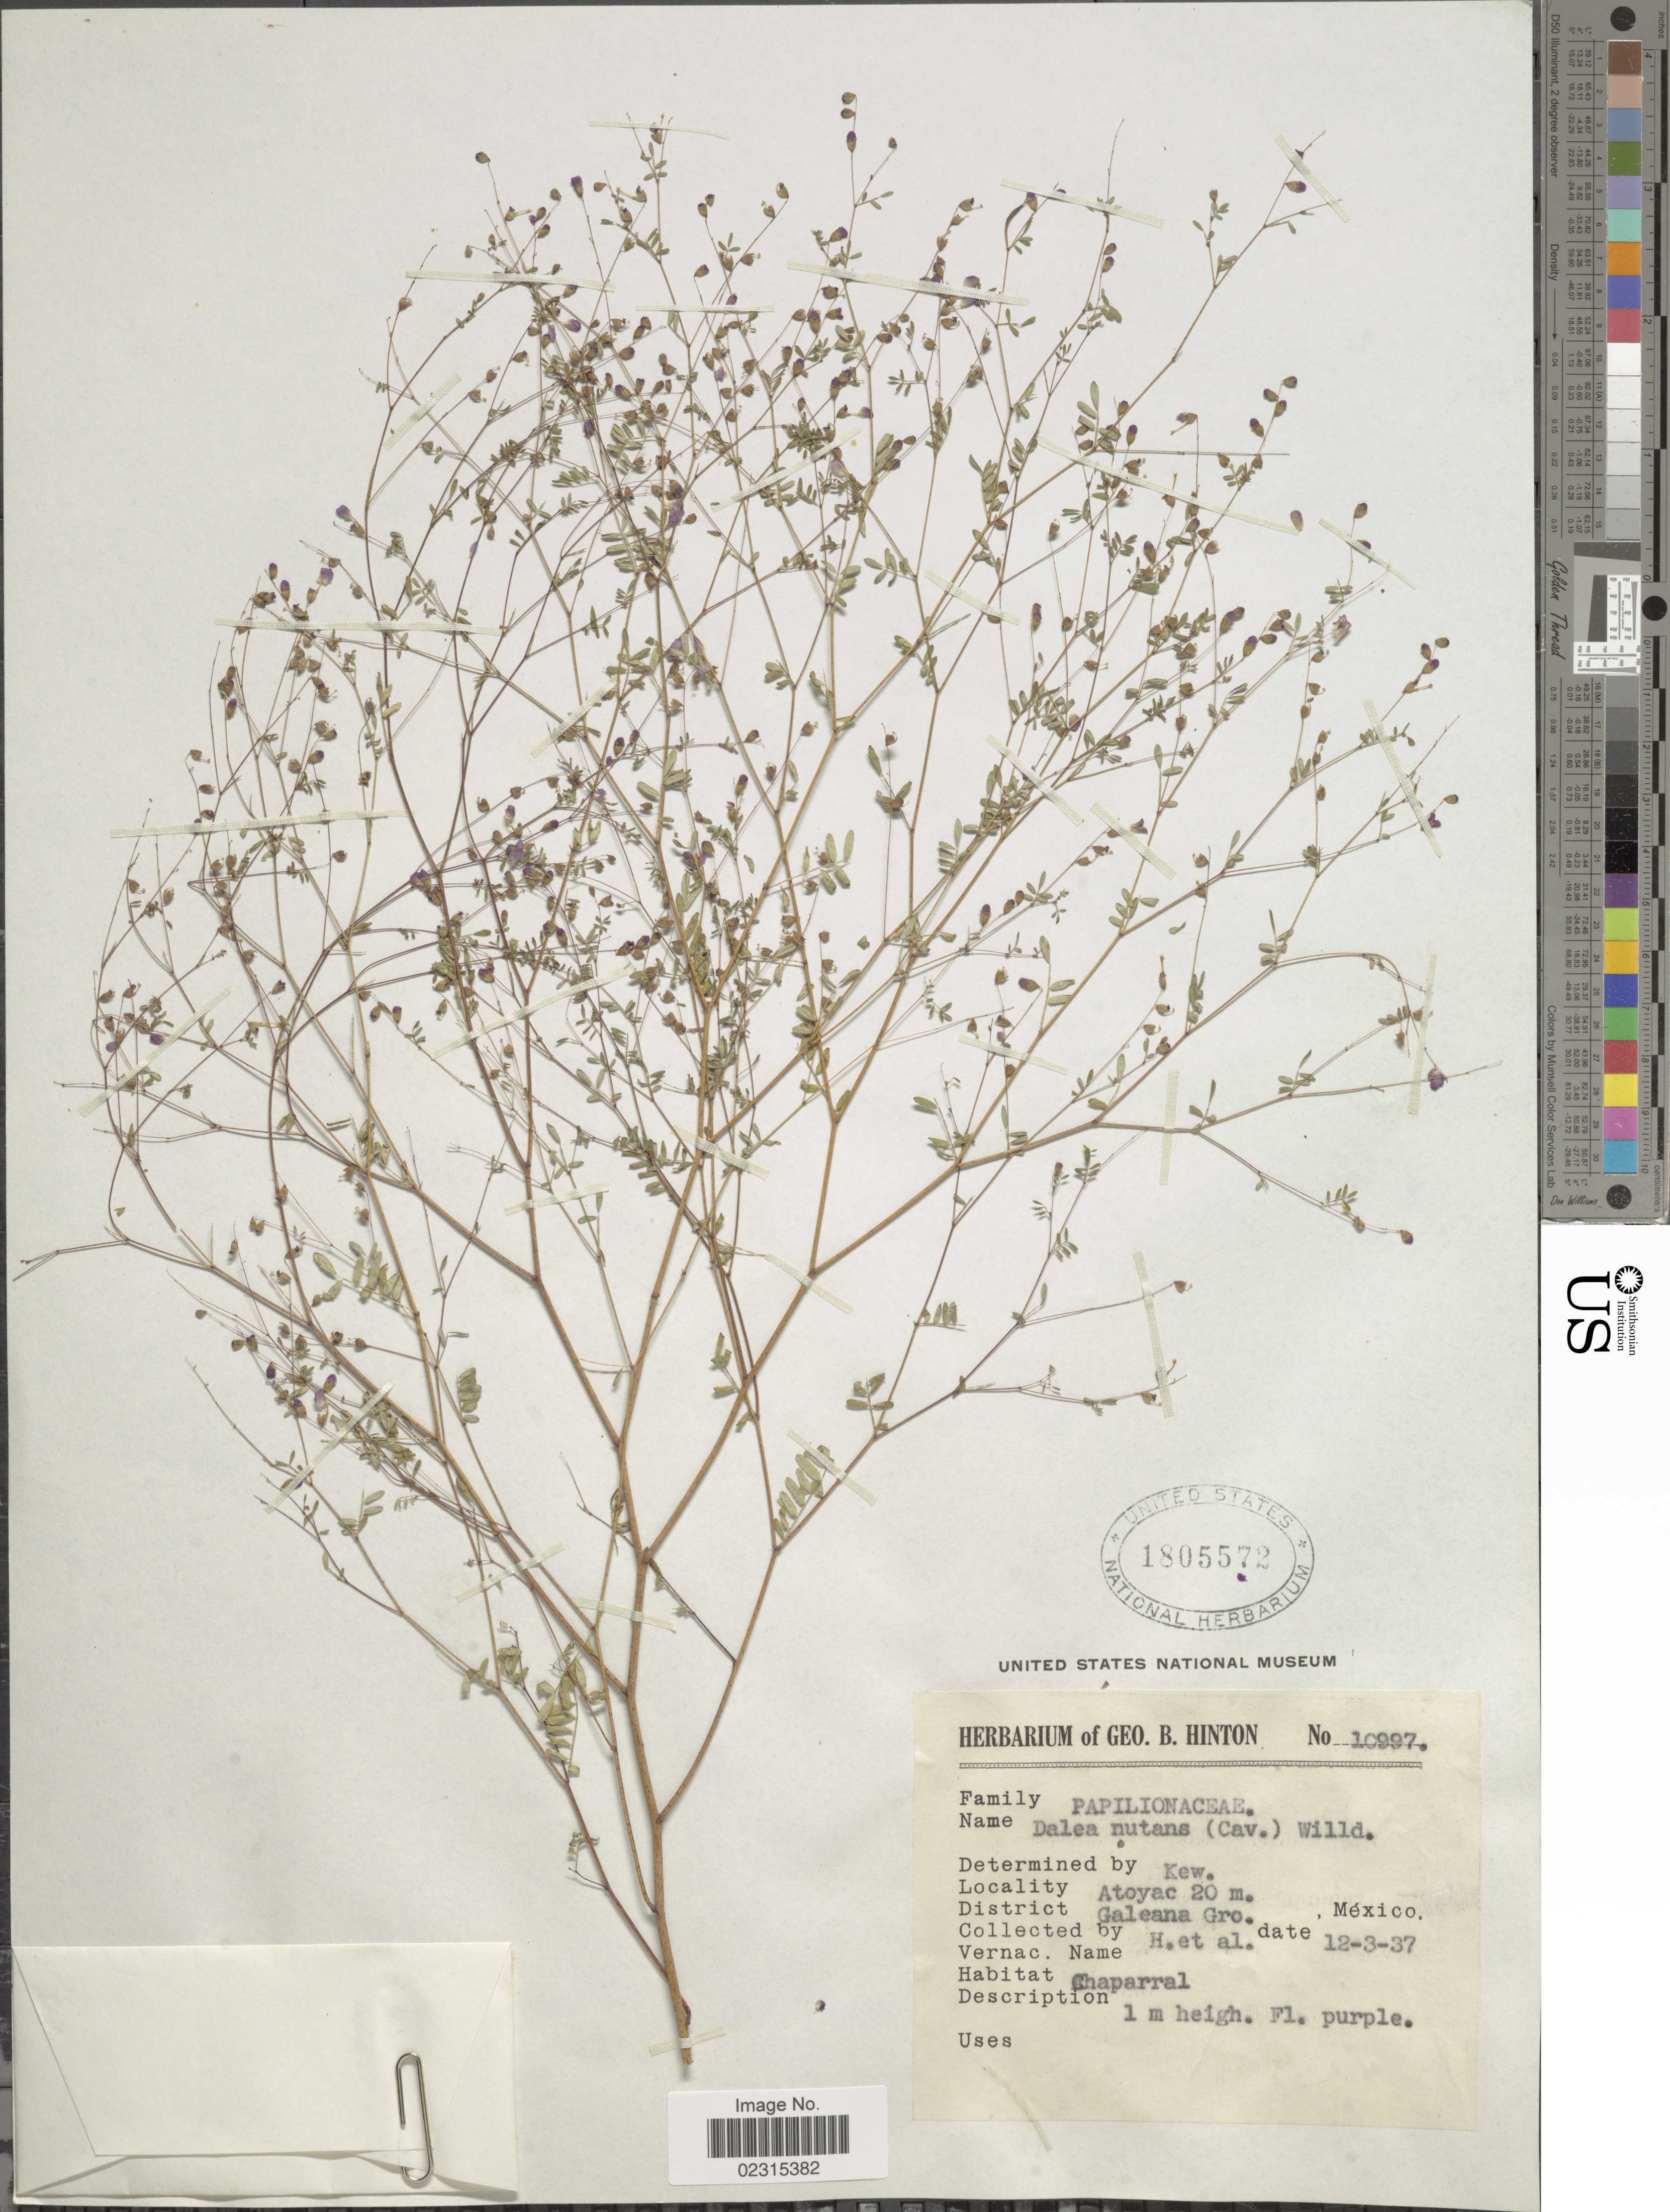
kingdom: Plantae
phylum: Tracheophyta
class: Magnoliopsida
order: Fabales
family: Fabaceae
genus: Marina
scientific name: Marina nutans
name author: (Cav.) Barneby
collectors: G. B. Hinton & et al.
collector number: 10997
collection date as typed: Transcribed d/m/y: 3/12/37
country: Mexico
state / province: Guerrero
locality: Atoyoc District Galeana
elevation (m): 20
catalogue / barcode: US 1805572